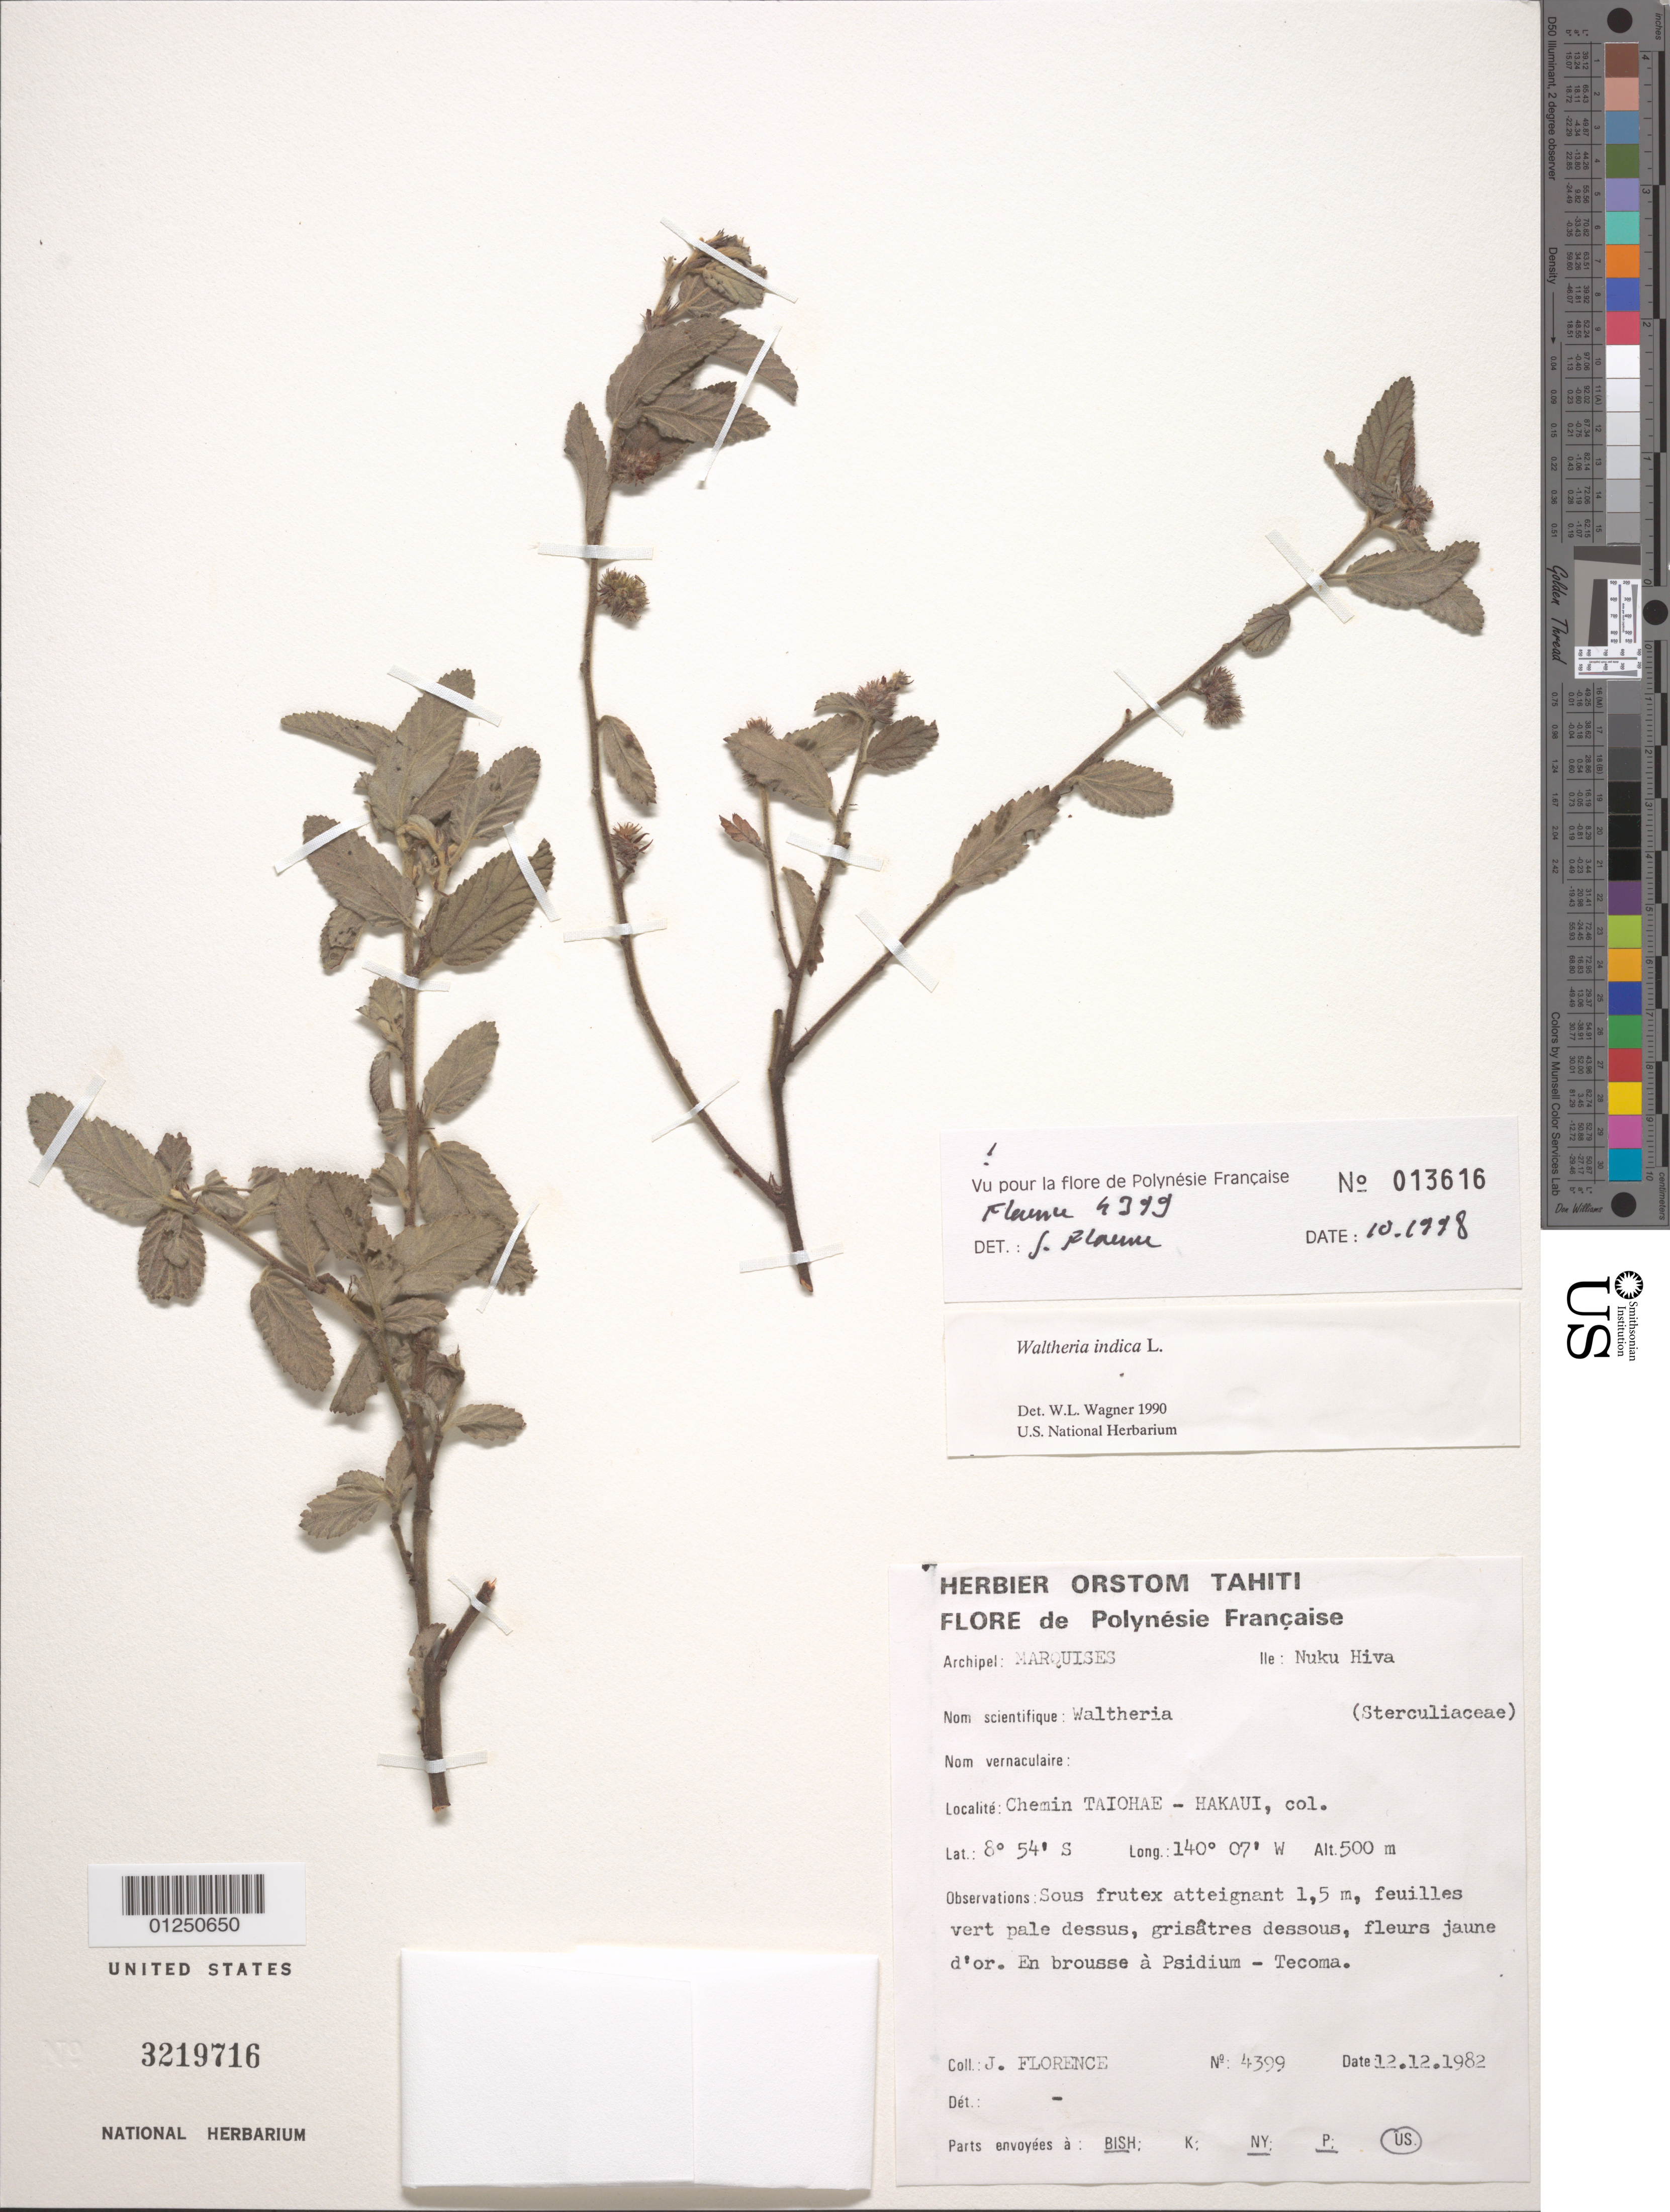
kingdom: Plantae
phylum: Tracheophyta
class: Magnoliopsida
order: Malvales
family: Malvaceae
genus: Waltheria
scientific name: Waltheria indica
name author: L.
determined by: Wagner, W. L., (BOT), Smithsonian Institution - National Museum of Natural History (UNITED STATES)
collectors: J. Florence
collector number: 4399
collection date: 1982-12-12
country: French Polynesia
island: Nuku Hiva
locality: Chemin Taiohae-Hakaui, col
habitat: En brousse à Psidium-Tecoma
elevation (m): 500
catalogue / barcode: US 3219716